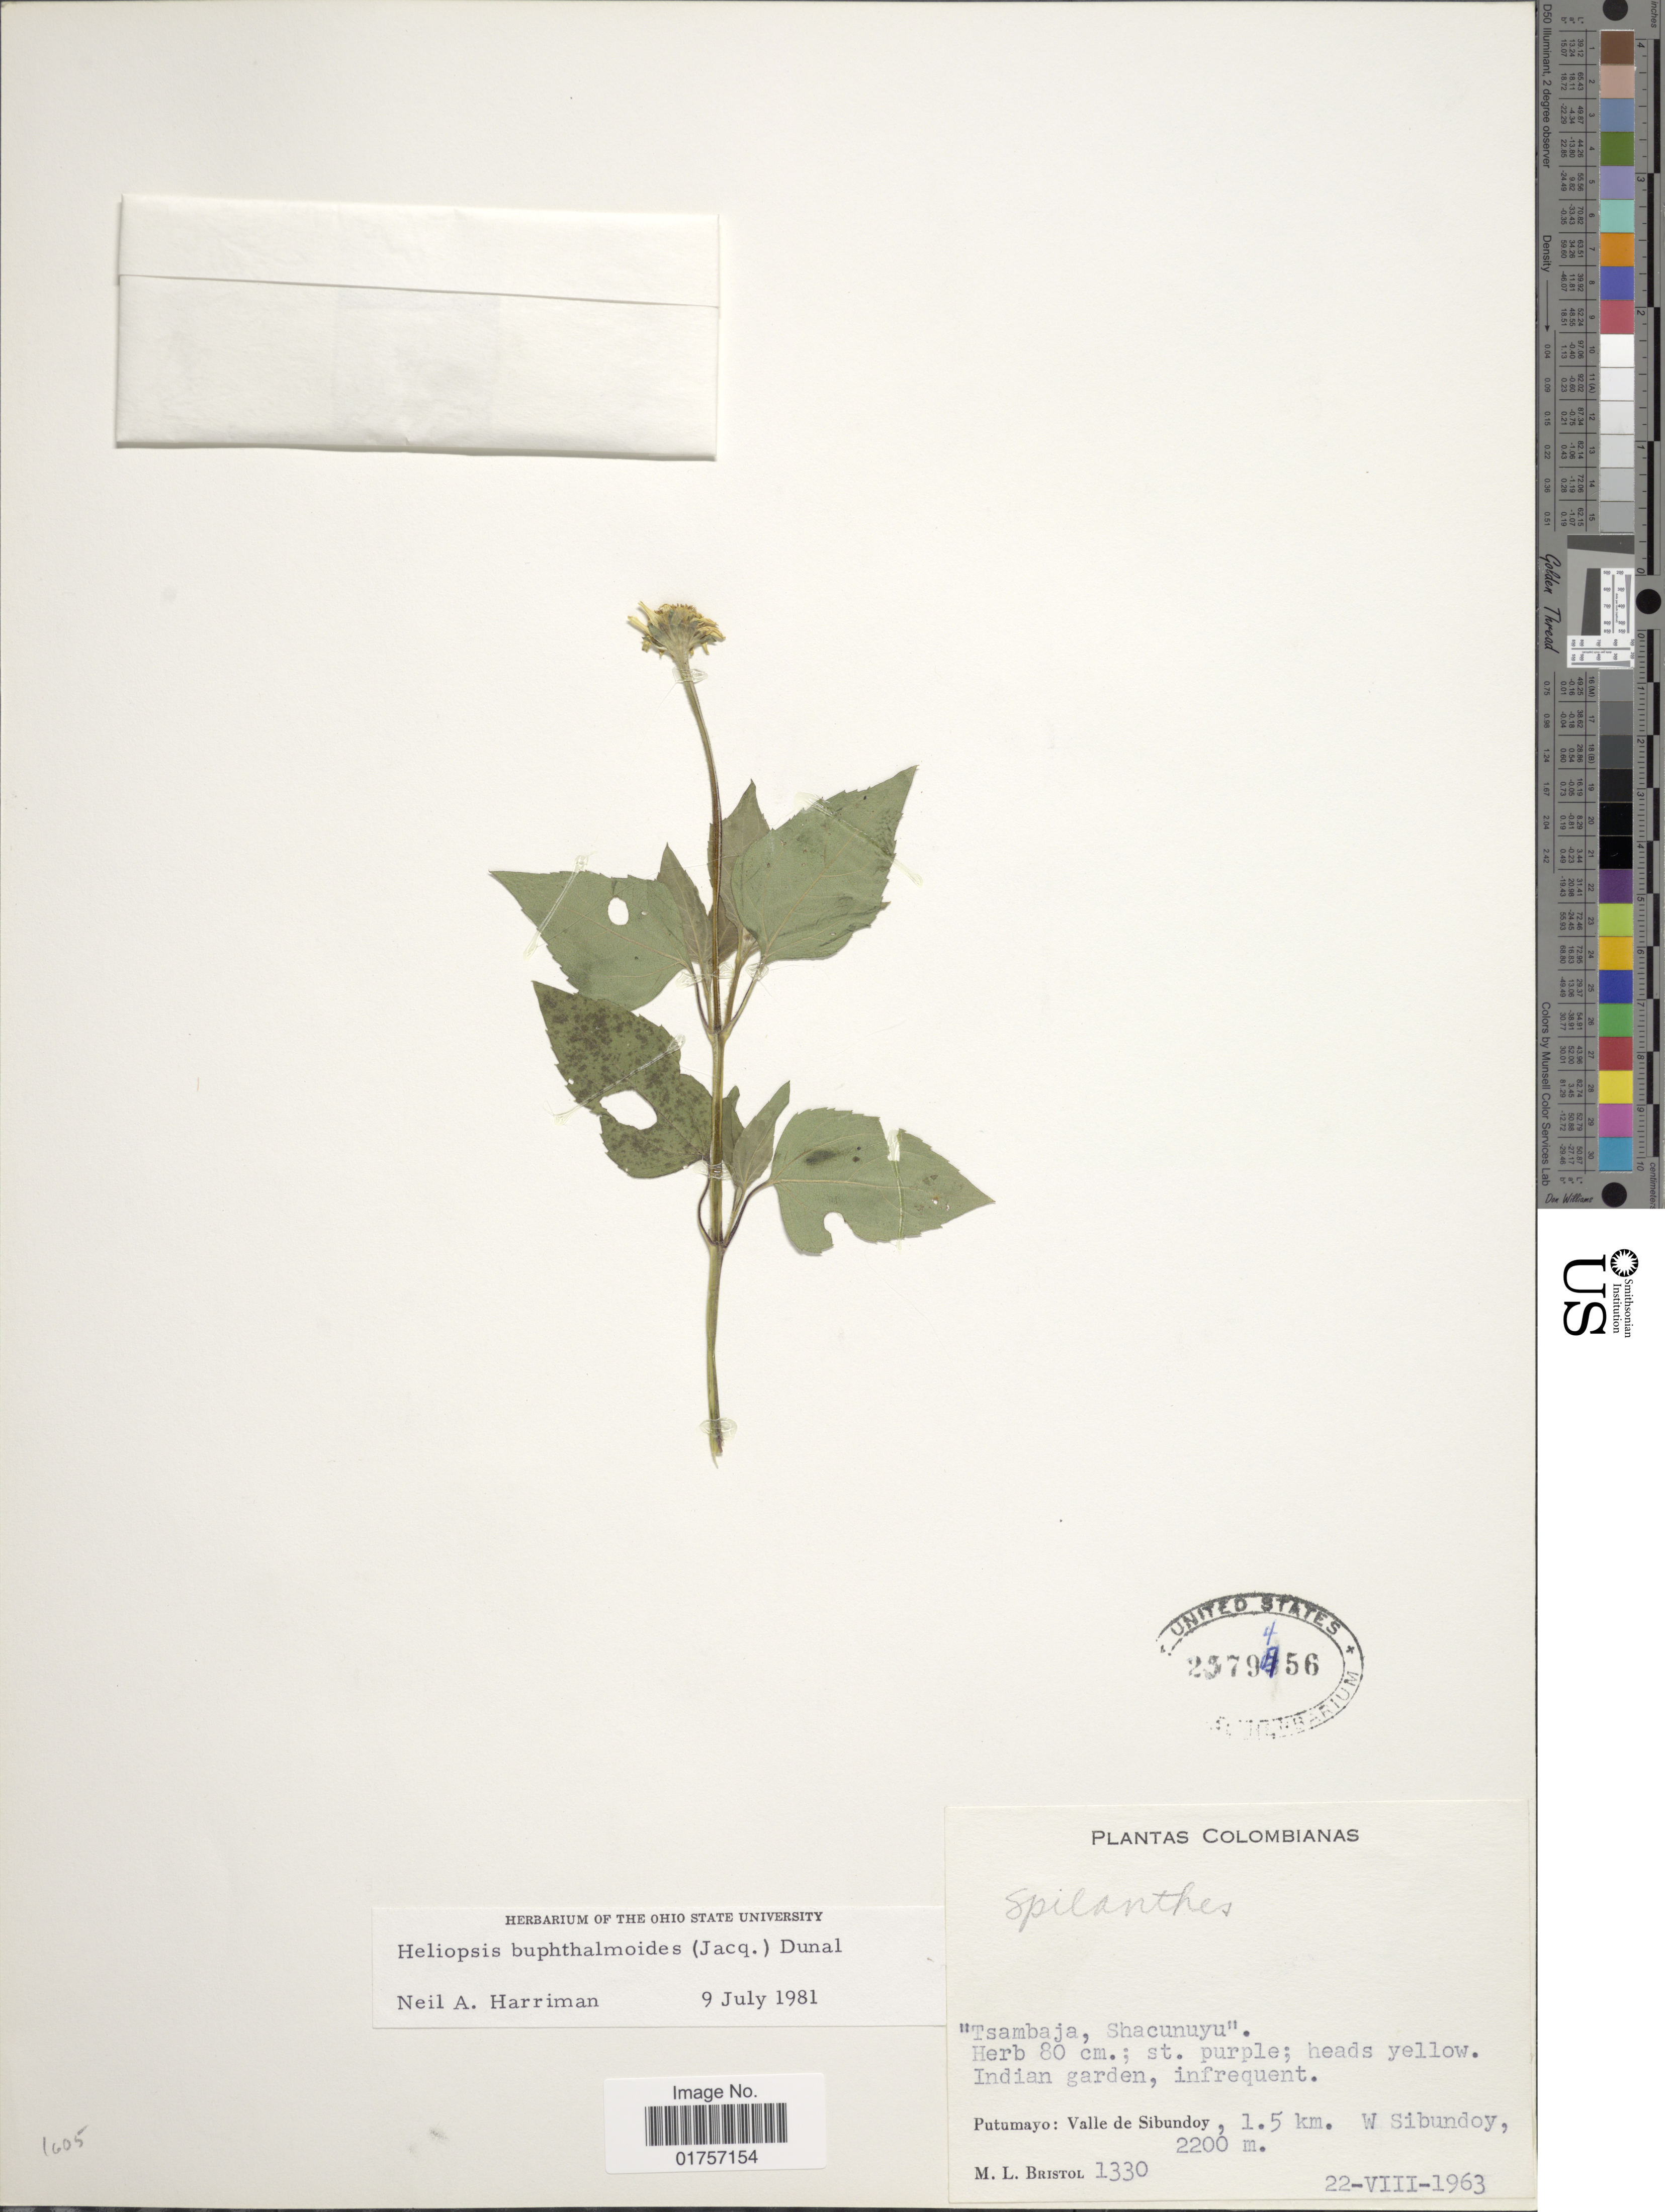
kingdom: Plantae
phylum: Tracheophyta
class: Magnoliopsida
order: Asterales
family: Asteraceae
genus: Heliopsis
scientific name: Heliopsis buphthalmoides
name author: (Jacq.) Dunal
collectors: M. L. Bristol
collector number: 1330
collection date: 1963-08-22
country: Colombia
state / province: Putumayo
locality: Valle de Sibundoy. 1.5 km. W Sibundoy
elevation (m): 2200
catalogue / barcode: US 2579456